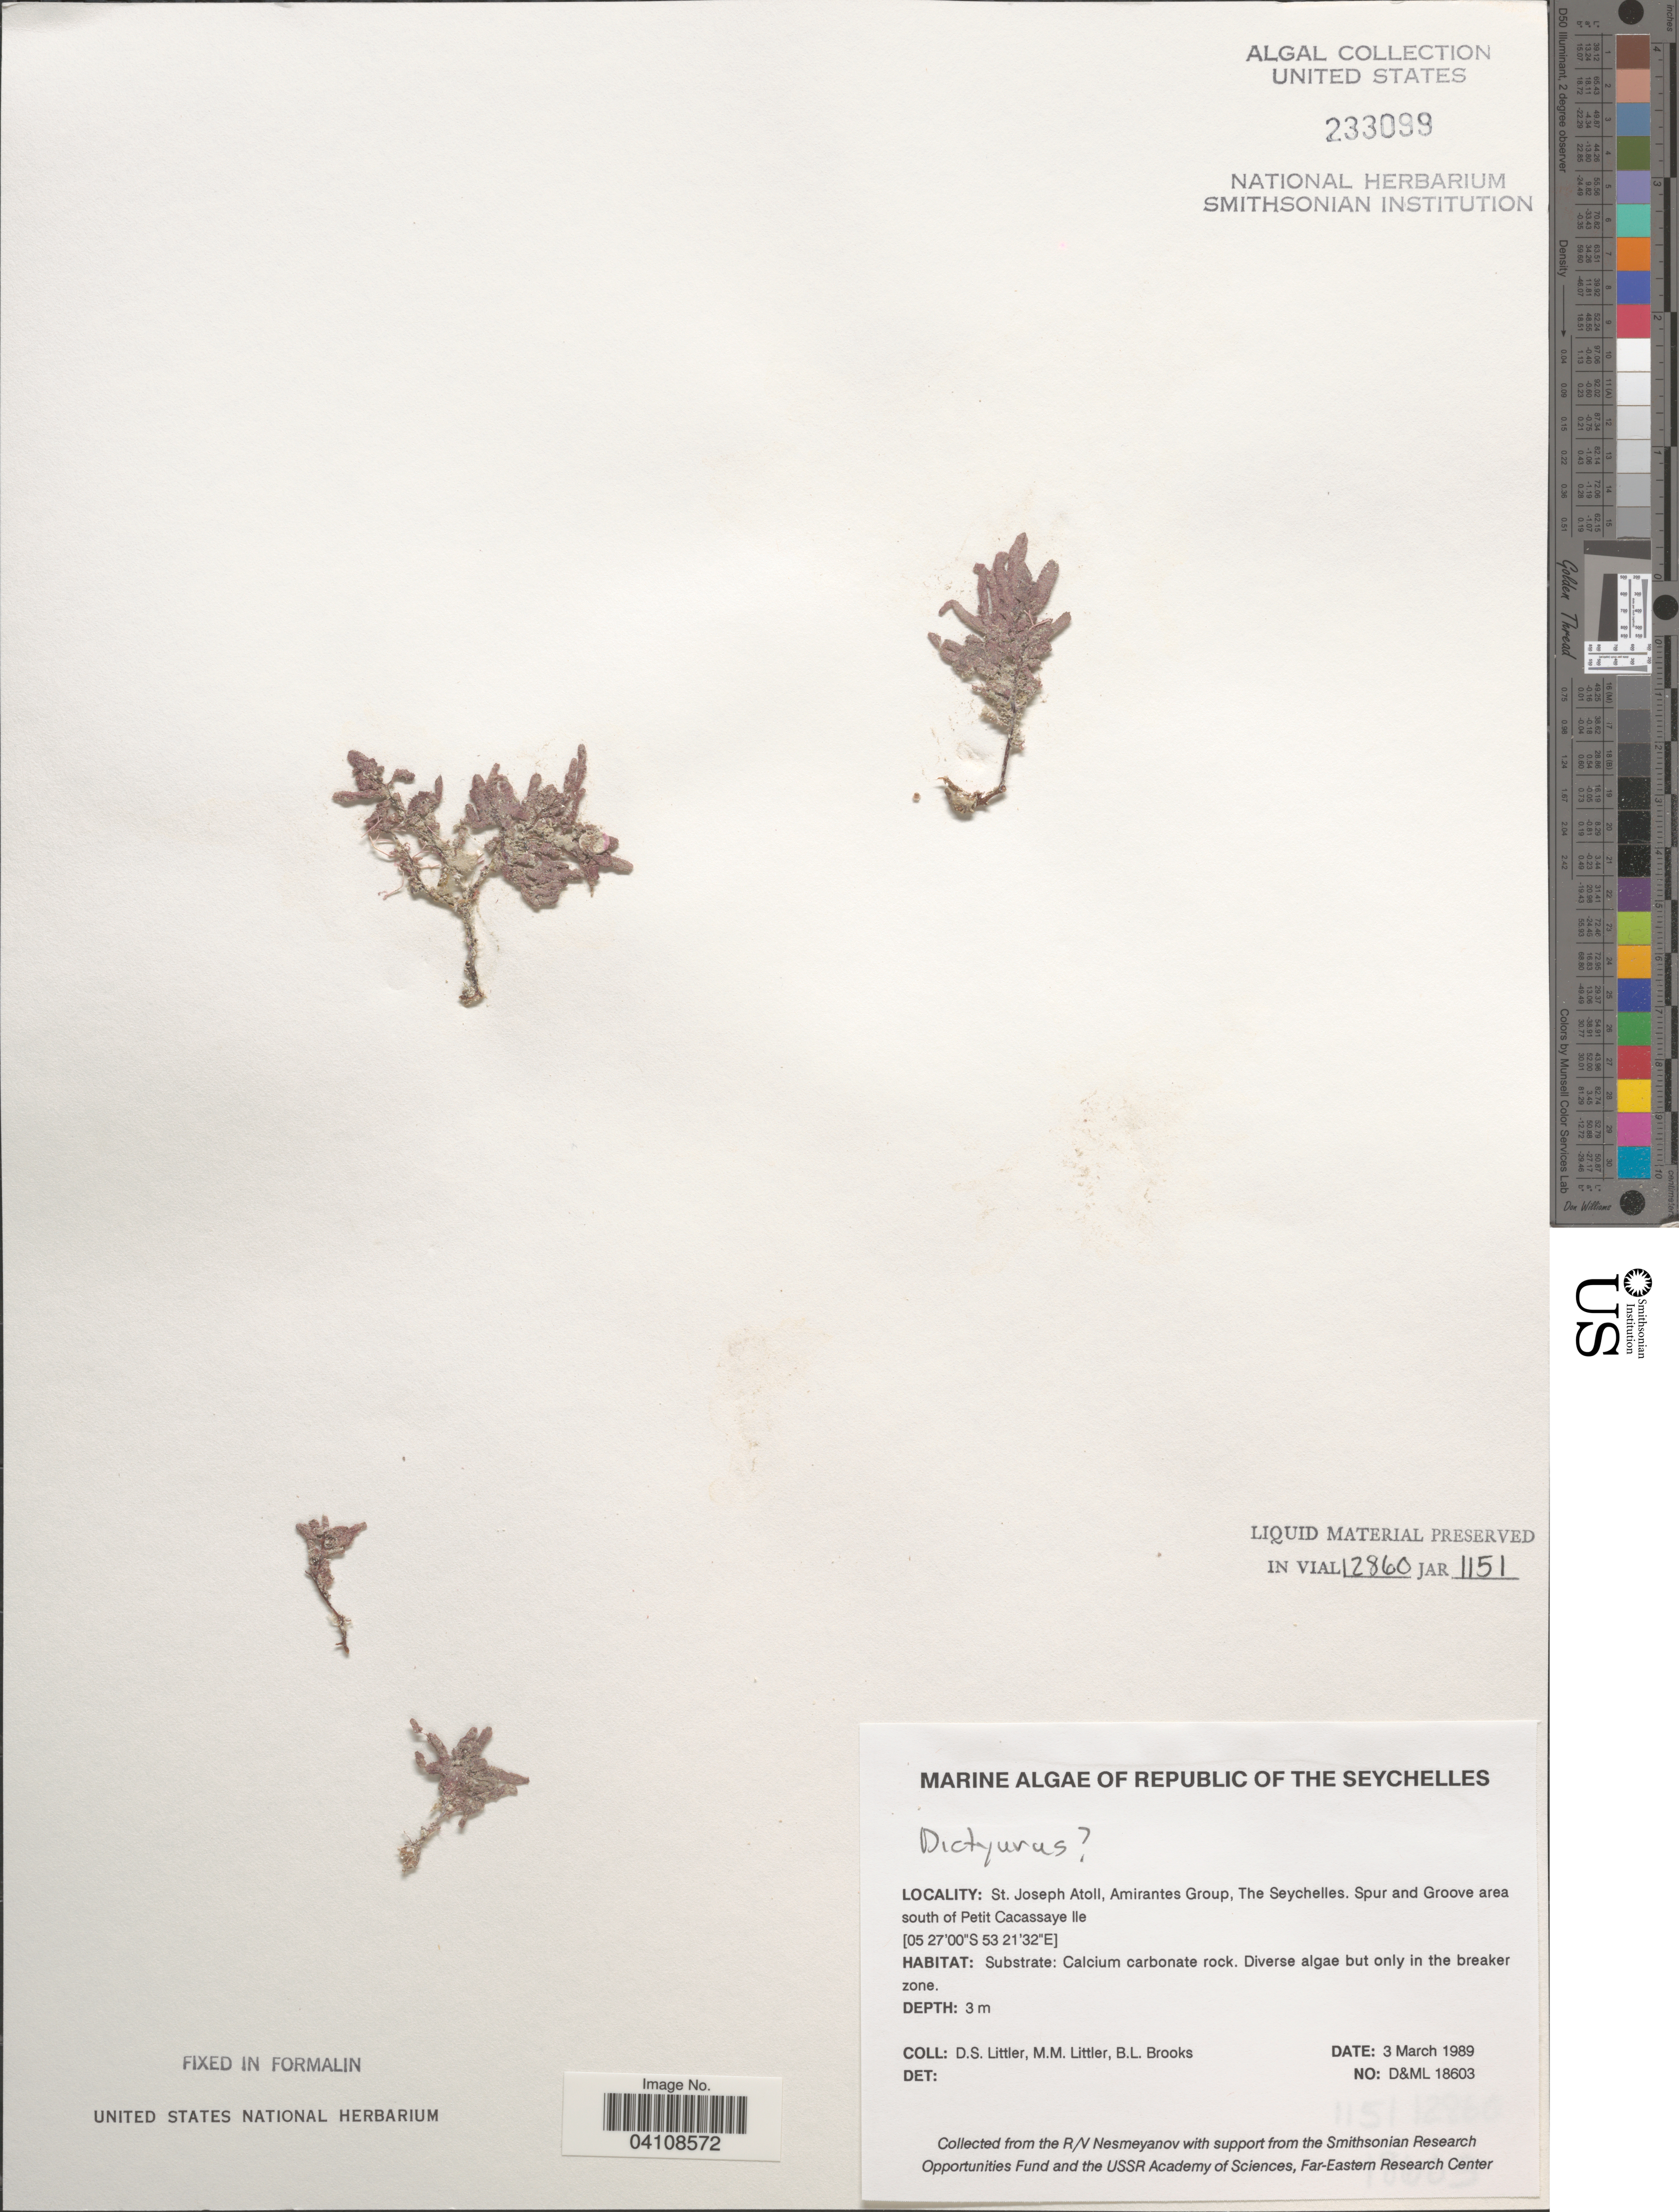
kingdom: Plantae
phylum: Rhodophyta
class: Florideophyceae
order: Ceramiales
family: Dasyaceae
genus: Dictyurus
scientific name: Dictyurus sp.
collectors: D. S. Littler & B. Brooks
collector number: D&ML18603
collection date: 1989-03-03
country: Seychelles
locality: Republic of The Seychelles. St. Joseph Atoll, Amirantes Group. Spur and Groove area south of Petit Cacassaye Ile.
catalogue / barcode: US 233099